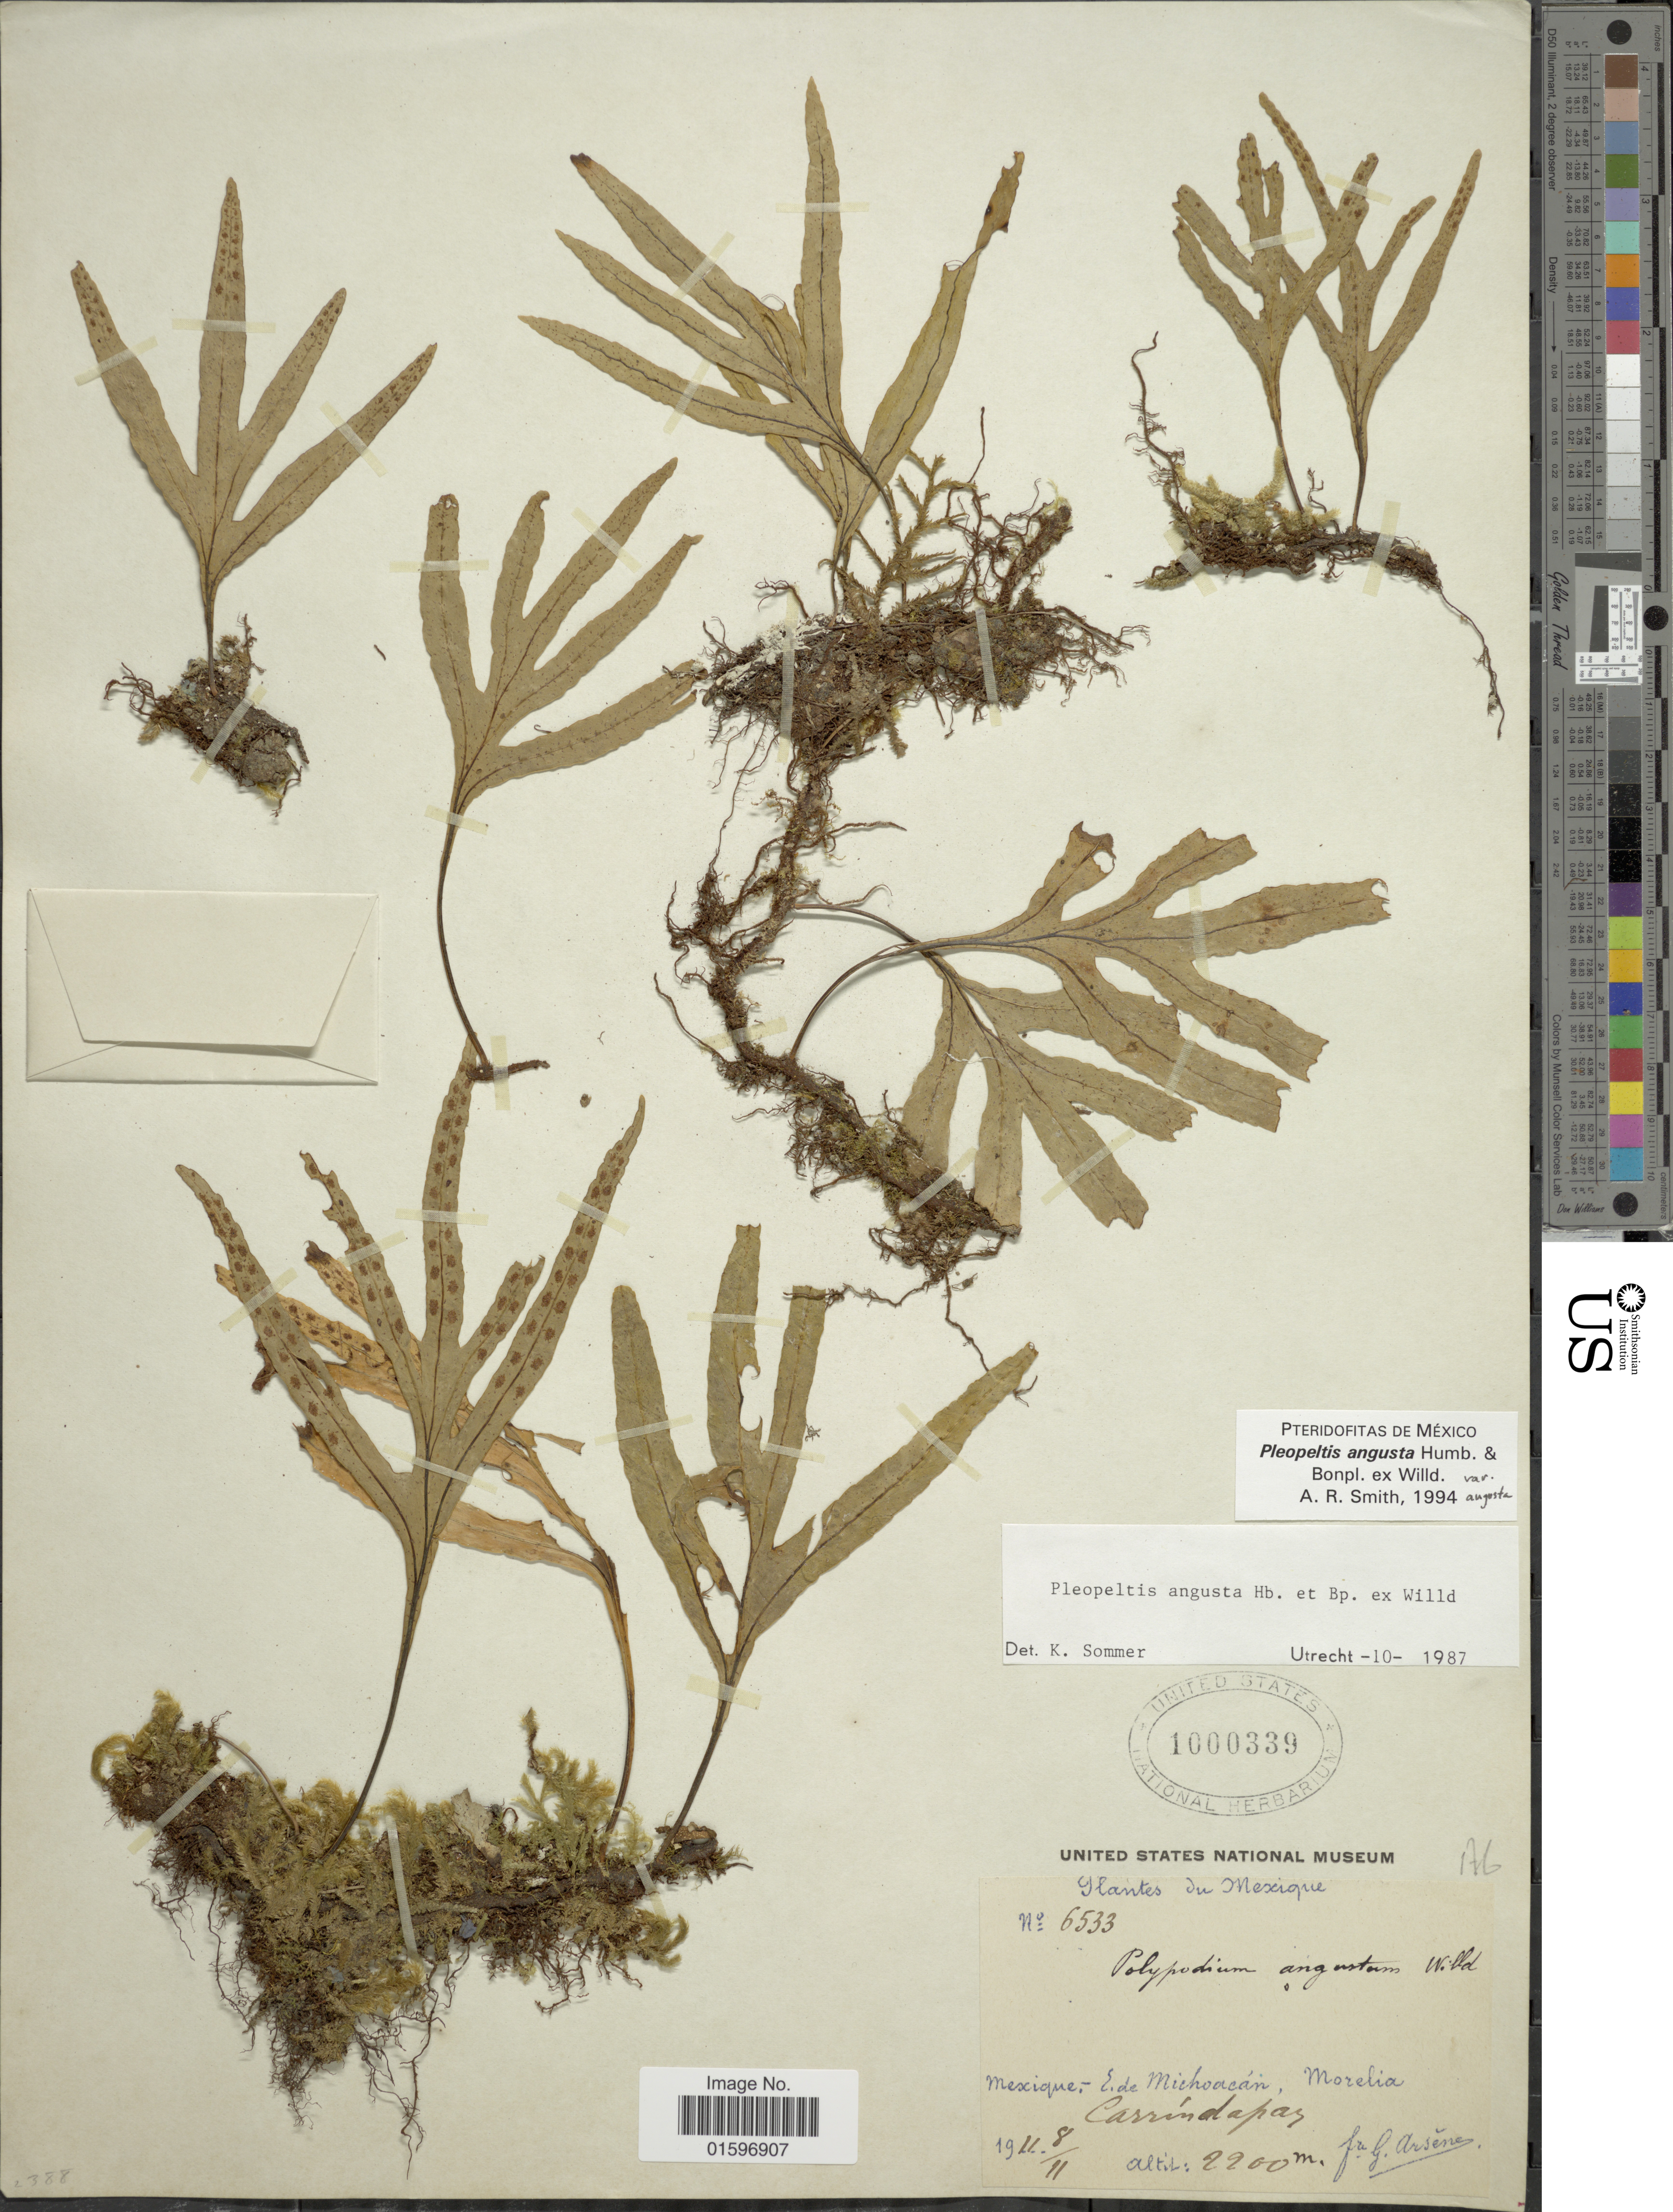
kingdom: Plantae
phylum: Tracheophyta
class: Polypodiopsida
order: Polypodiales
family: Polypodiaceae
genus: Pleopeltis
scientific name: Pleopeltis angusta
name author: Humb. & Bonap. ex Willd.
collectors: Bro. G. Arsène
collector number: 6533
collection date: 1911-11-08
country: Mexico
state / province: Michoacán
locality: E. de Michoacán, Morelia, Carríndapas.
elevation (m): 2200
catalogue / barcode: US 1000339